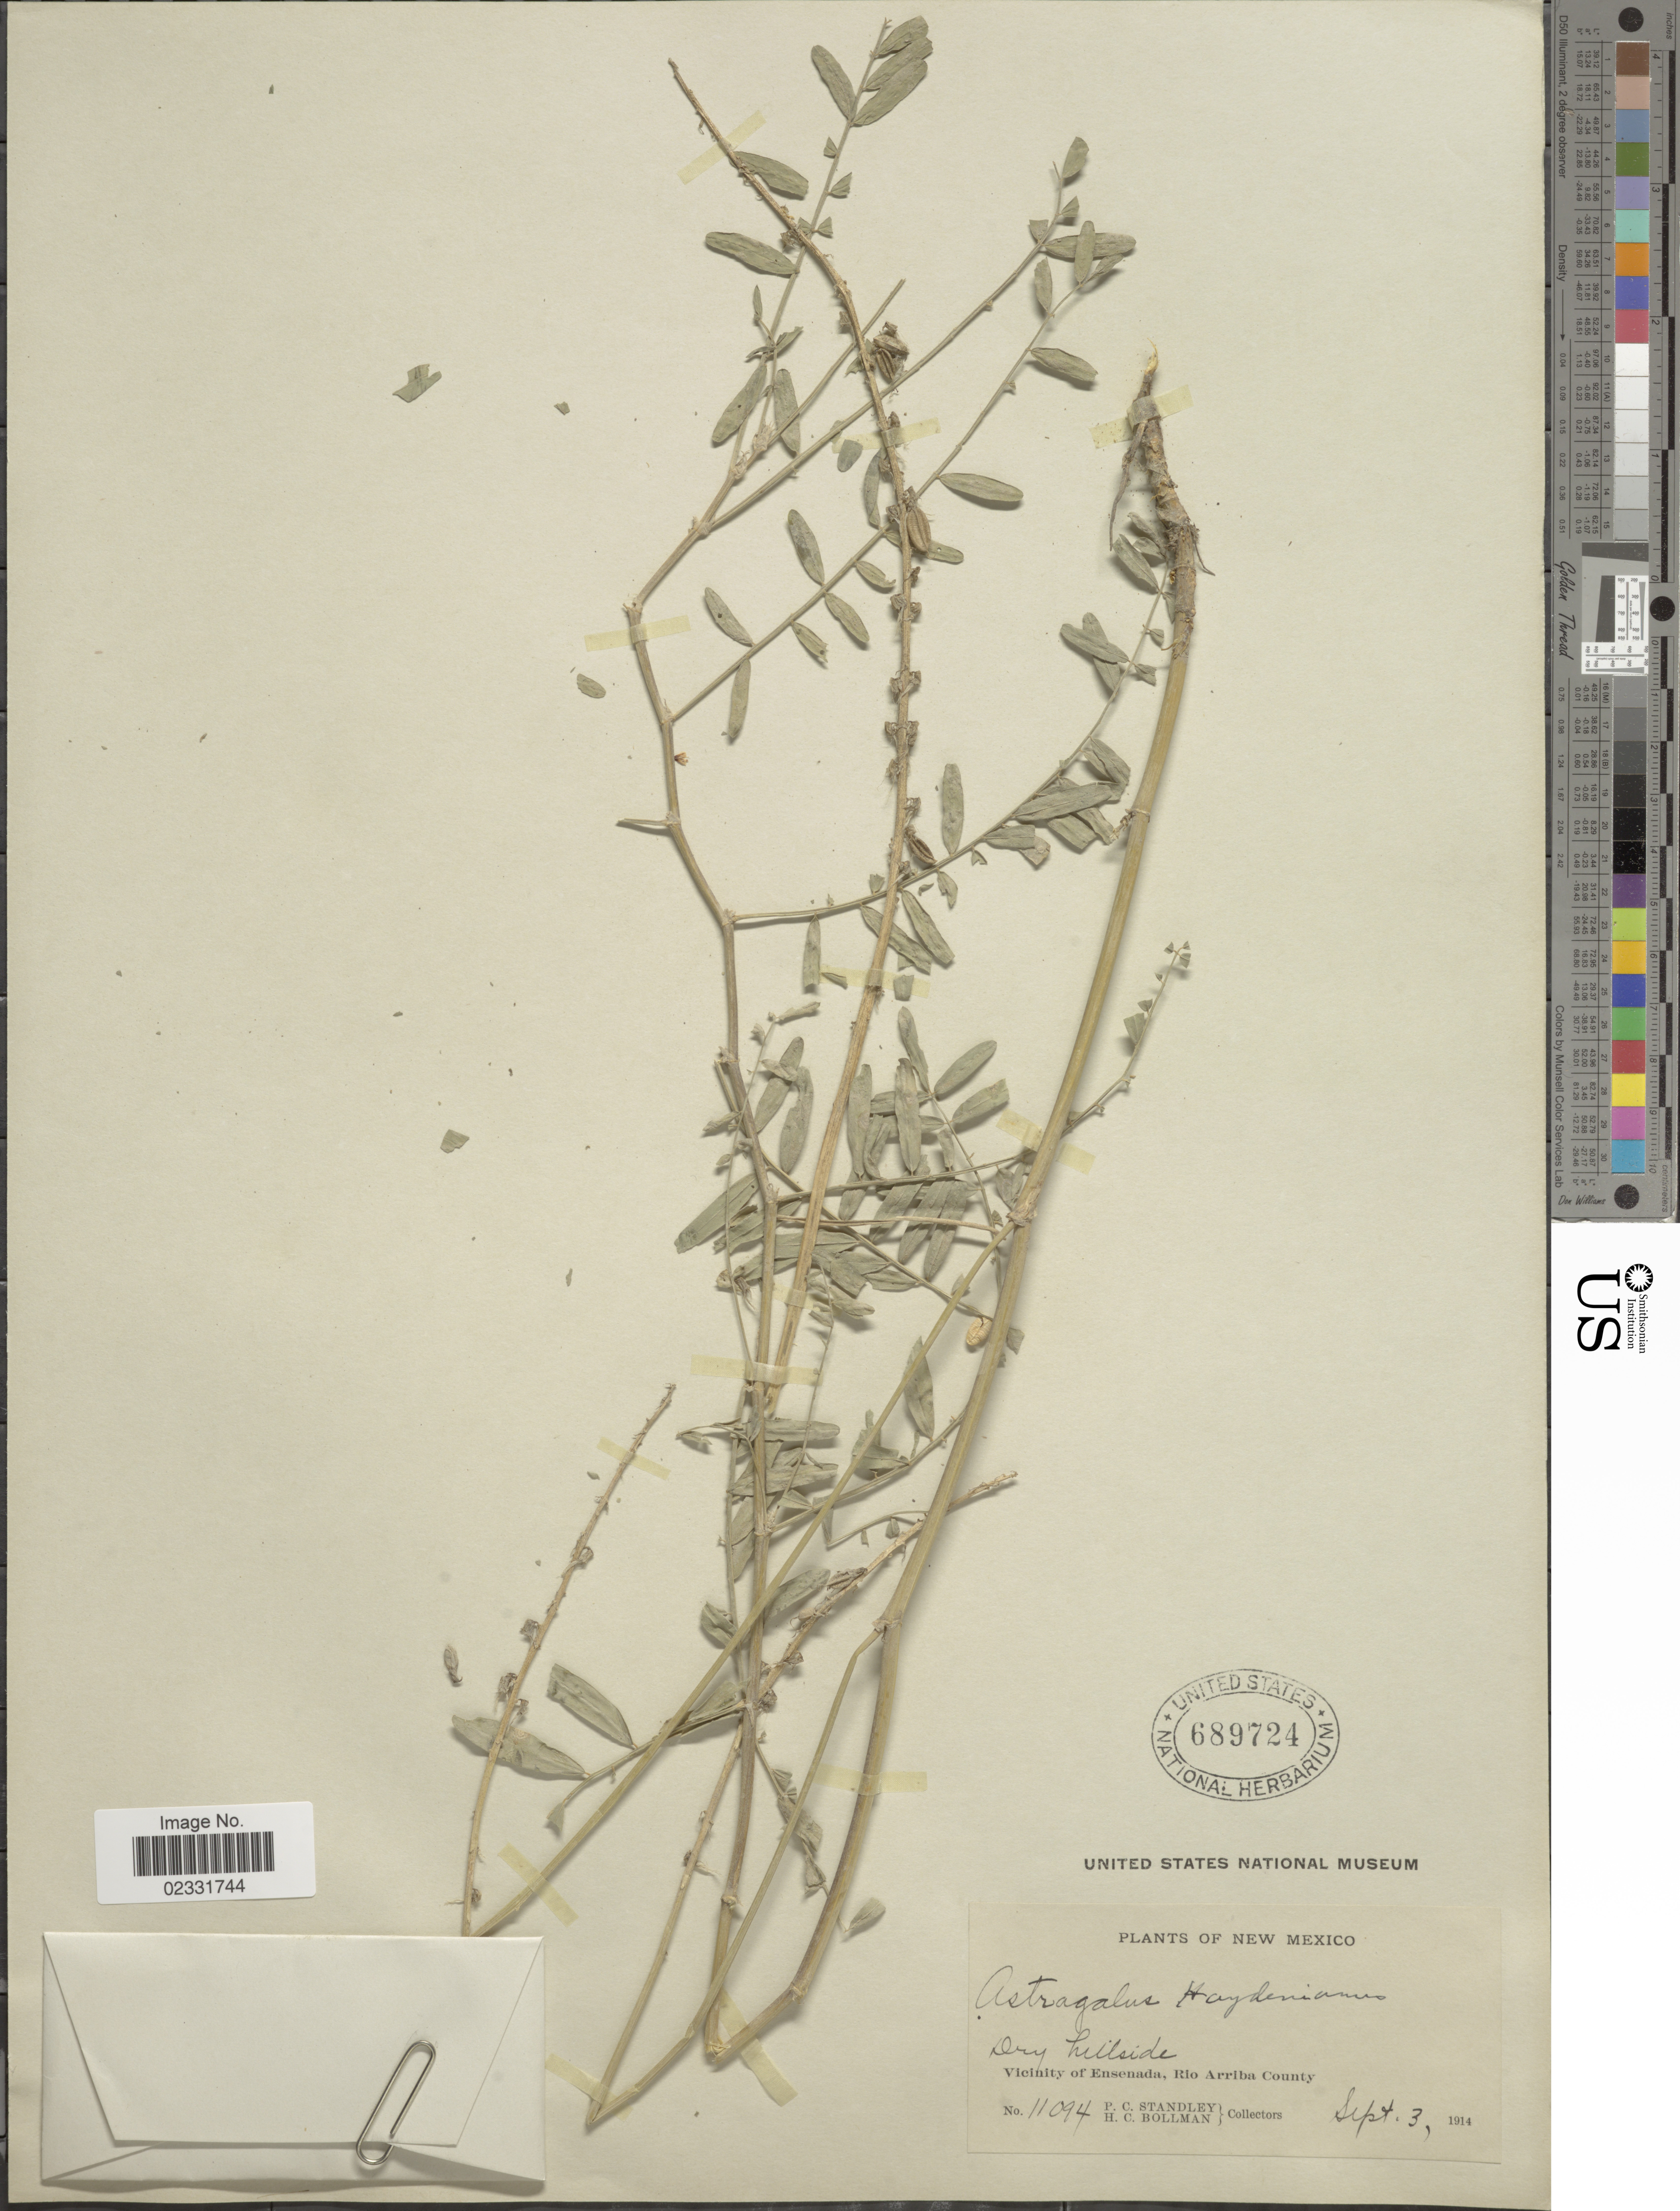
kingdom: Plantae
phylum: Tracheophyta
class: Magnoliopsida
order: Fabales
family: Fabaceae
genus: Astragalus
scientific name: Astragalus haydenianus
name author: A. Gray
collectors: P. C. Standley & H. C. Bollman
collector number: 11094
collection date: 1914-09-03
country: United States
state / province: New Mexico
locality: Dry hillside, vicinity of Ensenada, Rio Arriba County.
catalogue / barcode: US 689724